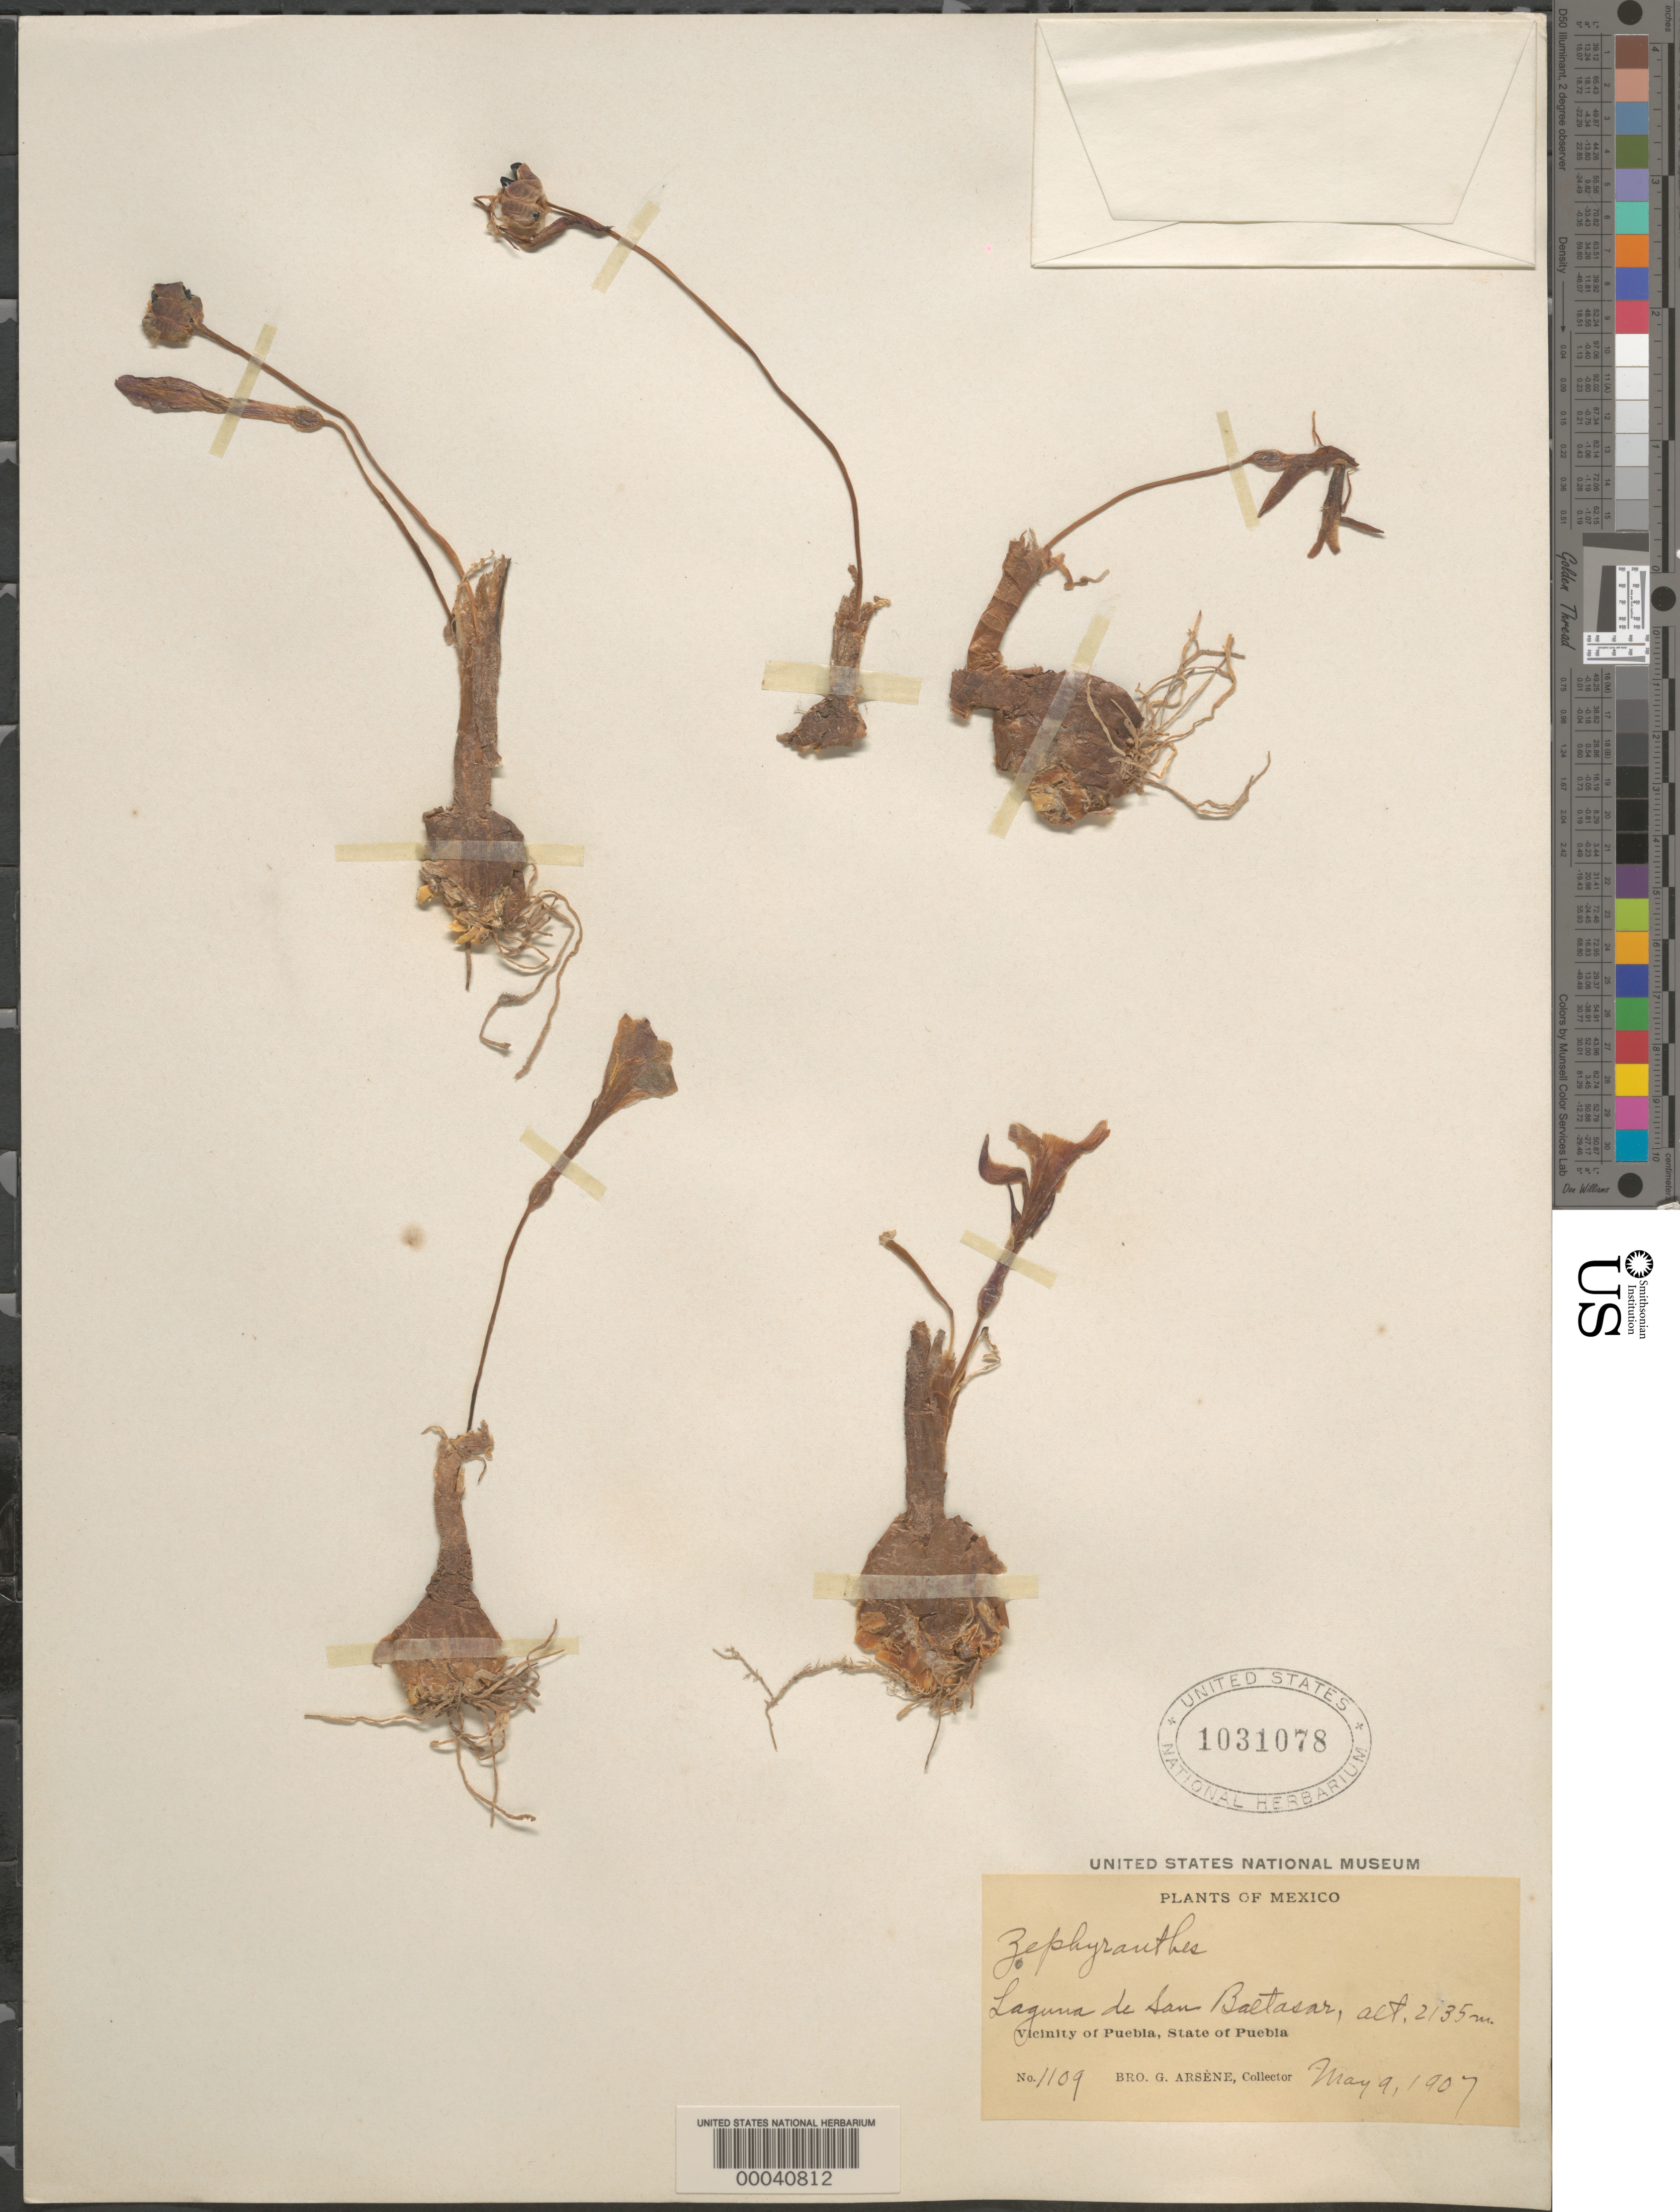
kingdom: Plantae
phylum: Tracheophyta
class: Liliopsida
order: Asparagales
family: Amaryllidaceae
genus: Zephyranthes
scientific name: Zephyranthes sp.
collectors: Bro. G. Arsène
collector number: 1109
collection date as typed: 09 May 1907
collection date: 1907-05-09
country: Mexico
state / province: Puebla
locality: Vicinity of Puebla. laguna de san baltasar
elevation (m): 2135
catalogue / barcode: US 1031078